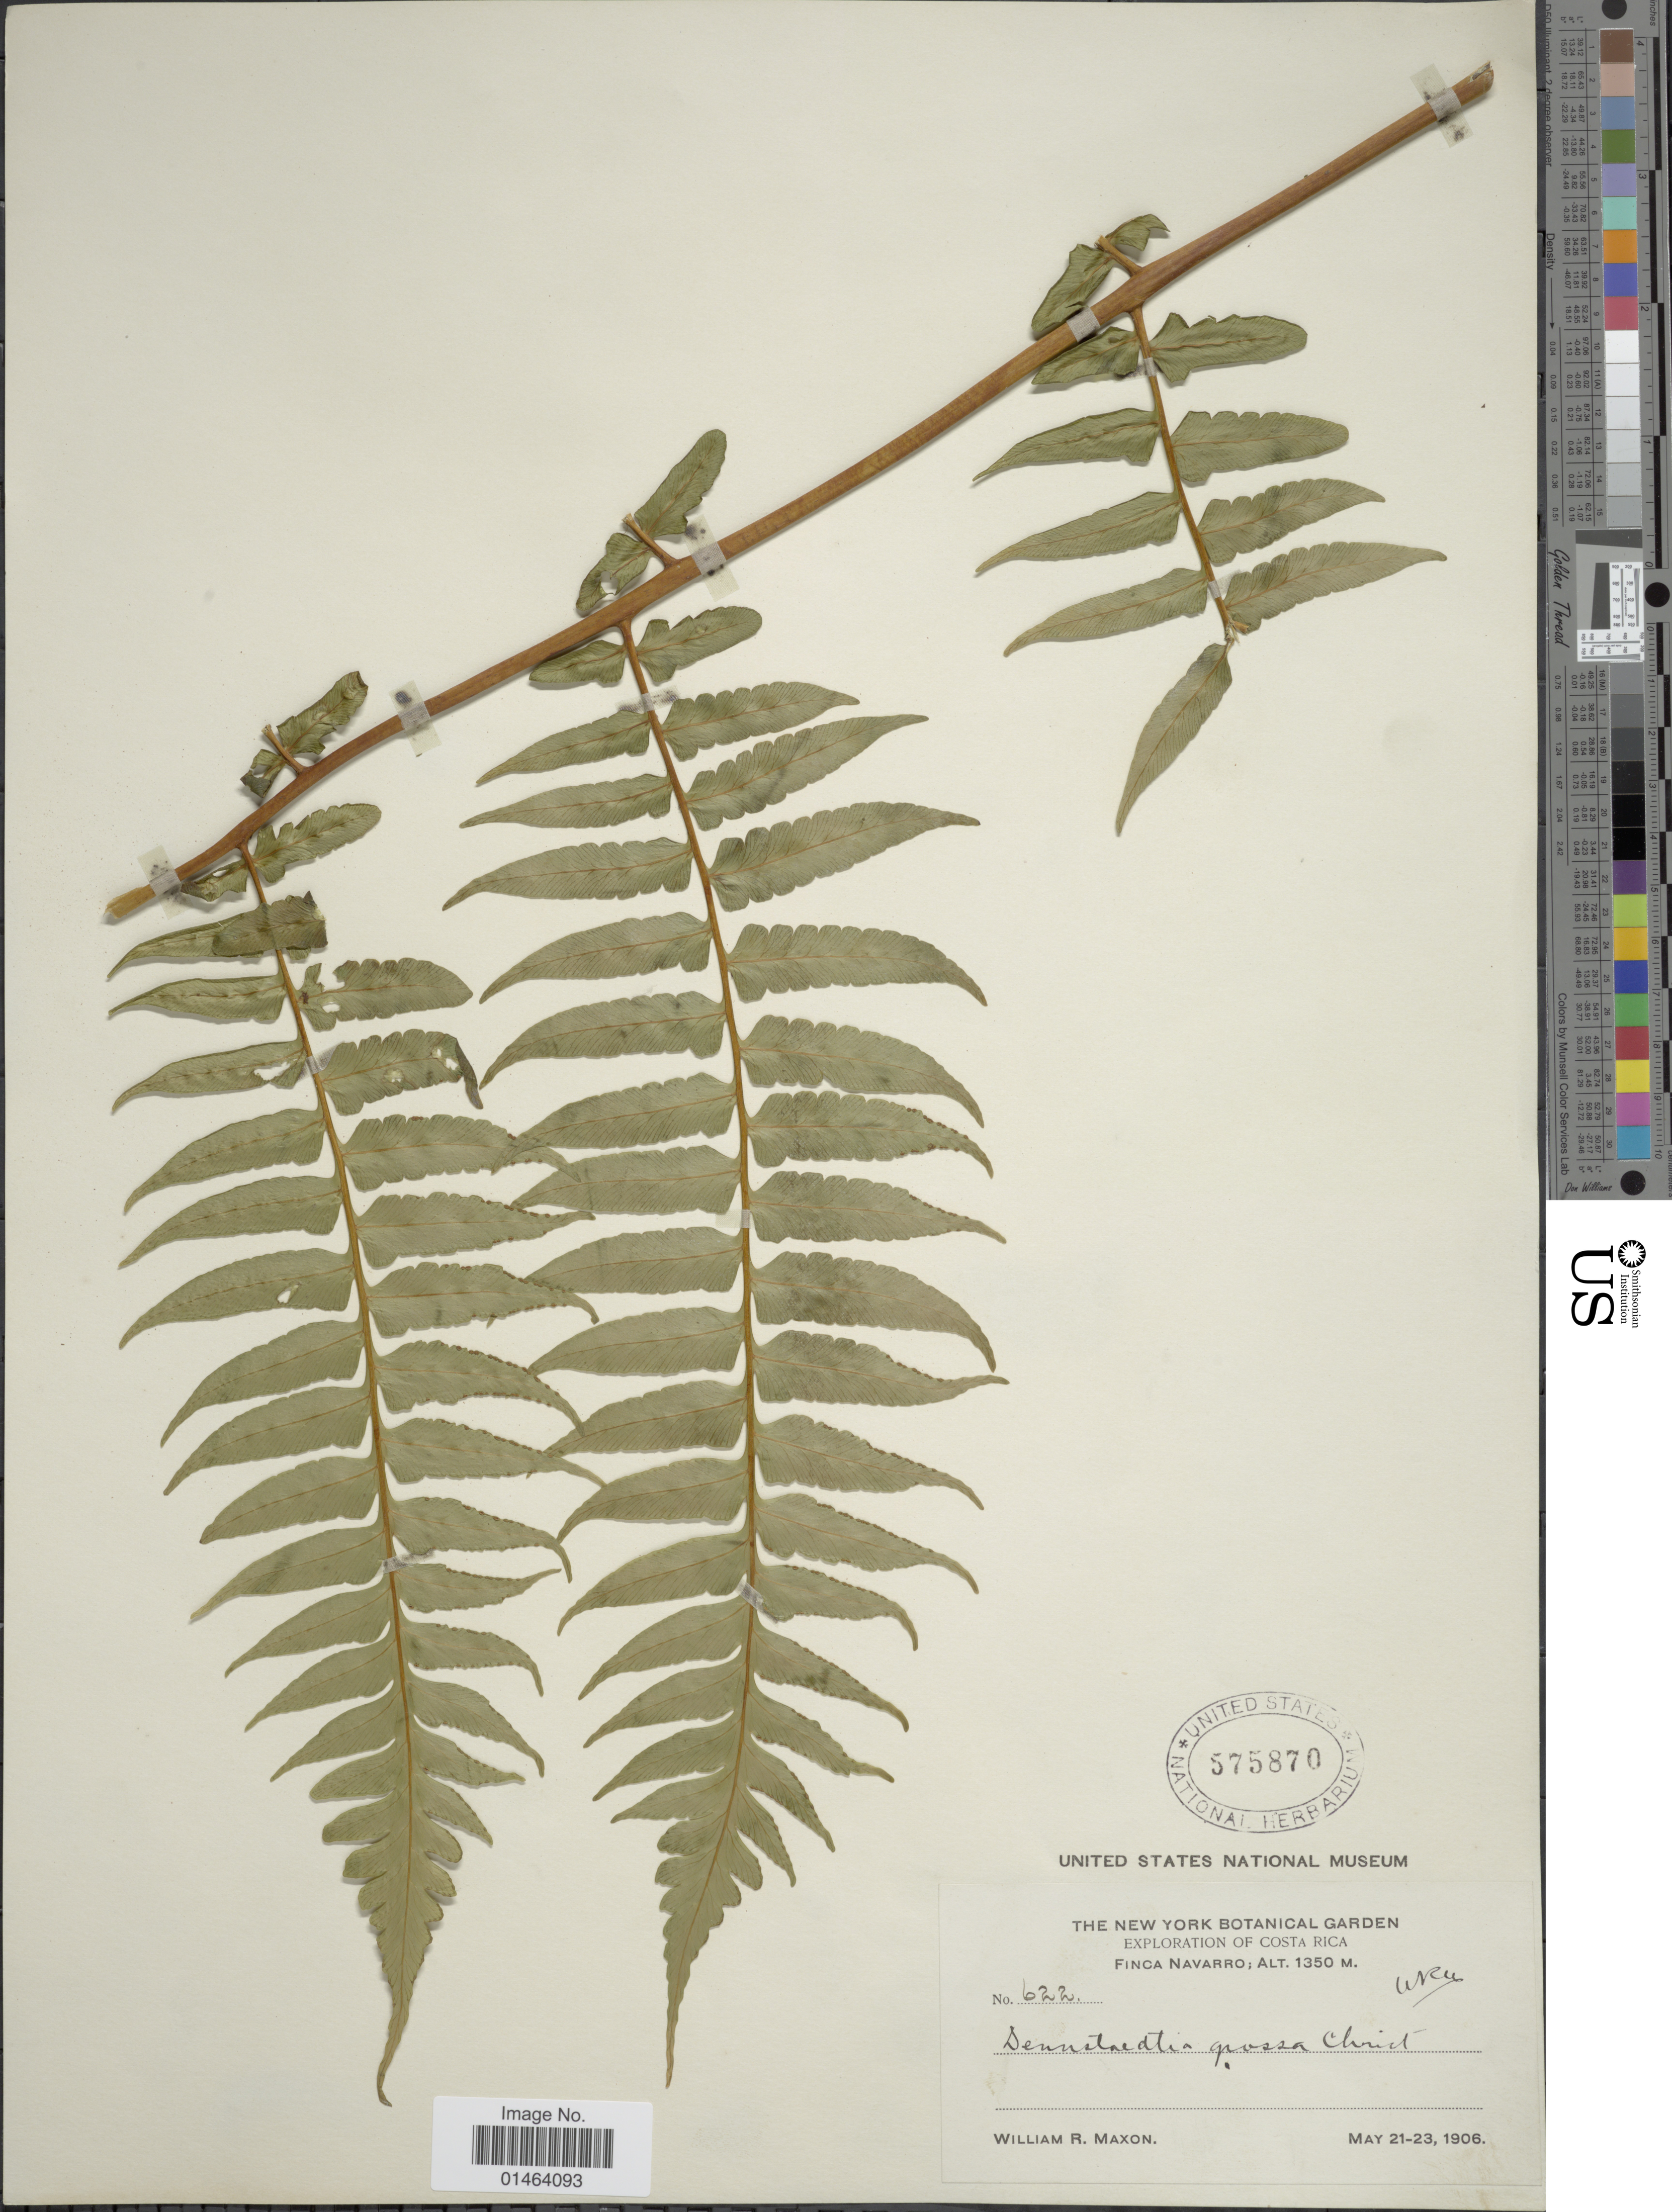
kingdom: Plantae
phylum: Tracheophyta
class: Polypodiopsida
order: Polypodiales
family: Dennstaedtiaceae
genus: Dennstaedtia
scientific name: Dennstaedtia coronata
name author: (Sodiro) C. Chr.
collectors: W. R. Maxon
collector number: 622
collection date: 1906-05-21/1906-05-23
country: Costa Rica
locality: Costa Rica, Finca Navarro.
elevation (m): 1350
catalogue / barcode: US 575870